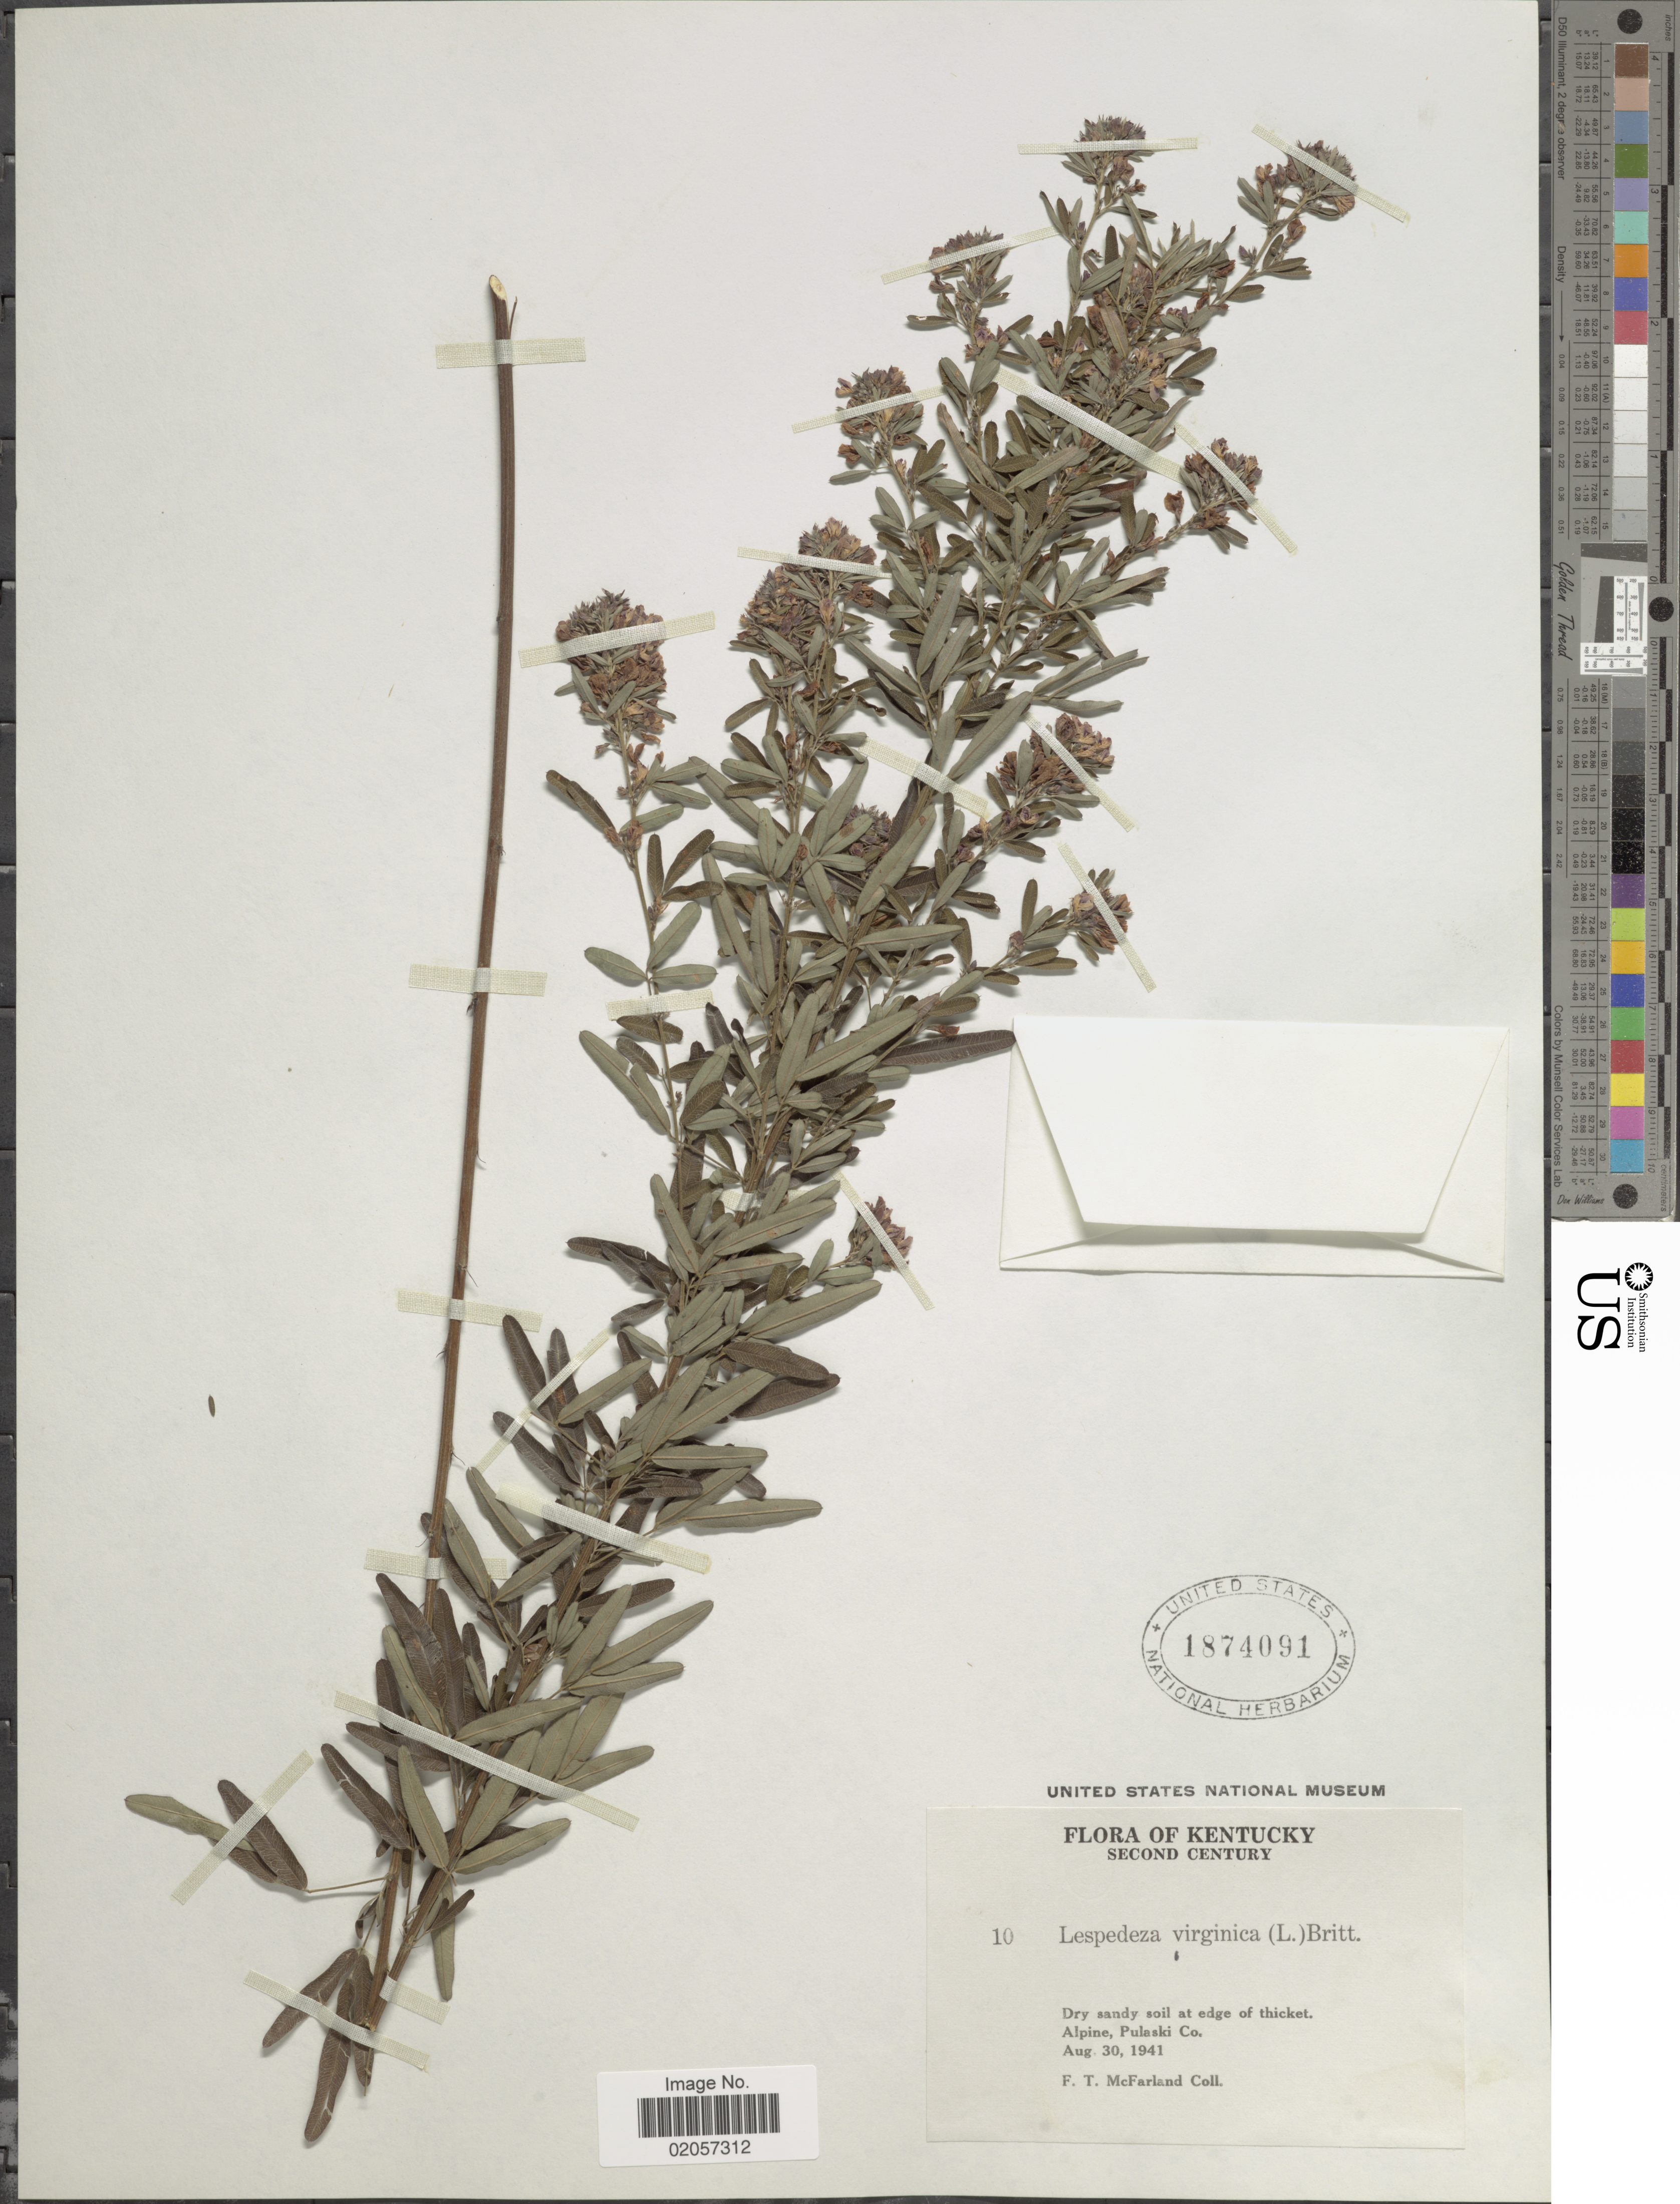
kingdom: Plantae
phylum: Tracheophyta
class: Magnoliopsida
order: Fabales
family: Fabaceae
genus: Lespedeza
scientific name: Lespedeza virginica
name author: (L.) Britton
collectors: F. McFarland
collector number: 10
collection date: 1941-08-30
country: United States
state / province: Kentucky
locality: Kentucky, Alpine, Pulaski Co. Second Century.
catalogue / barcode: US 1874091